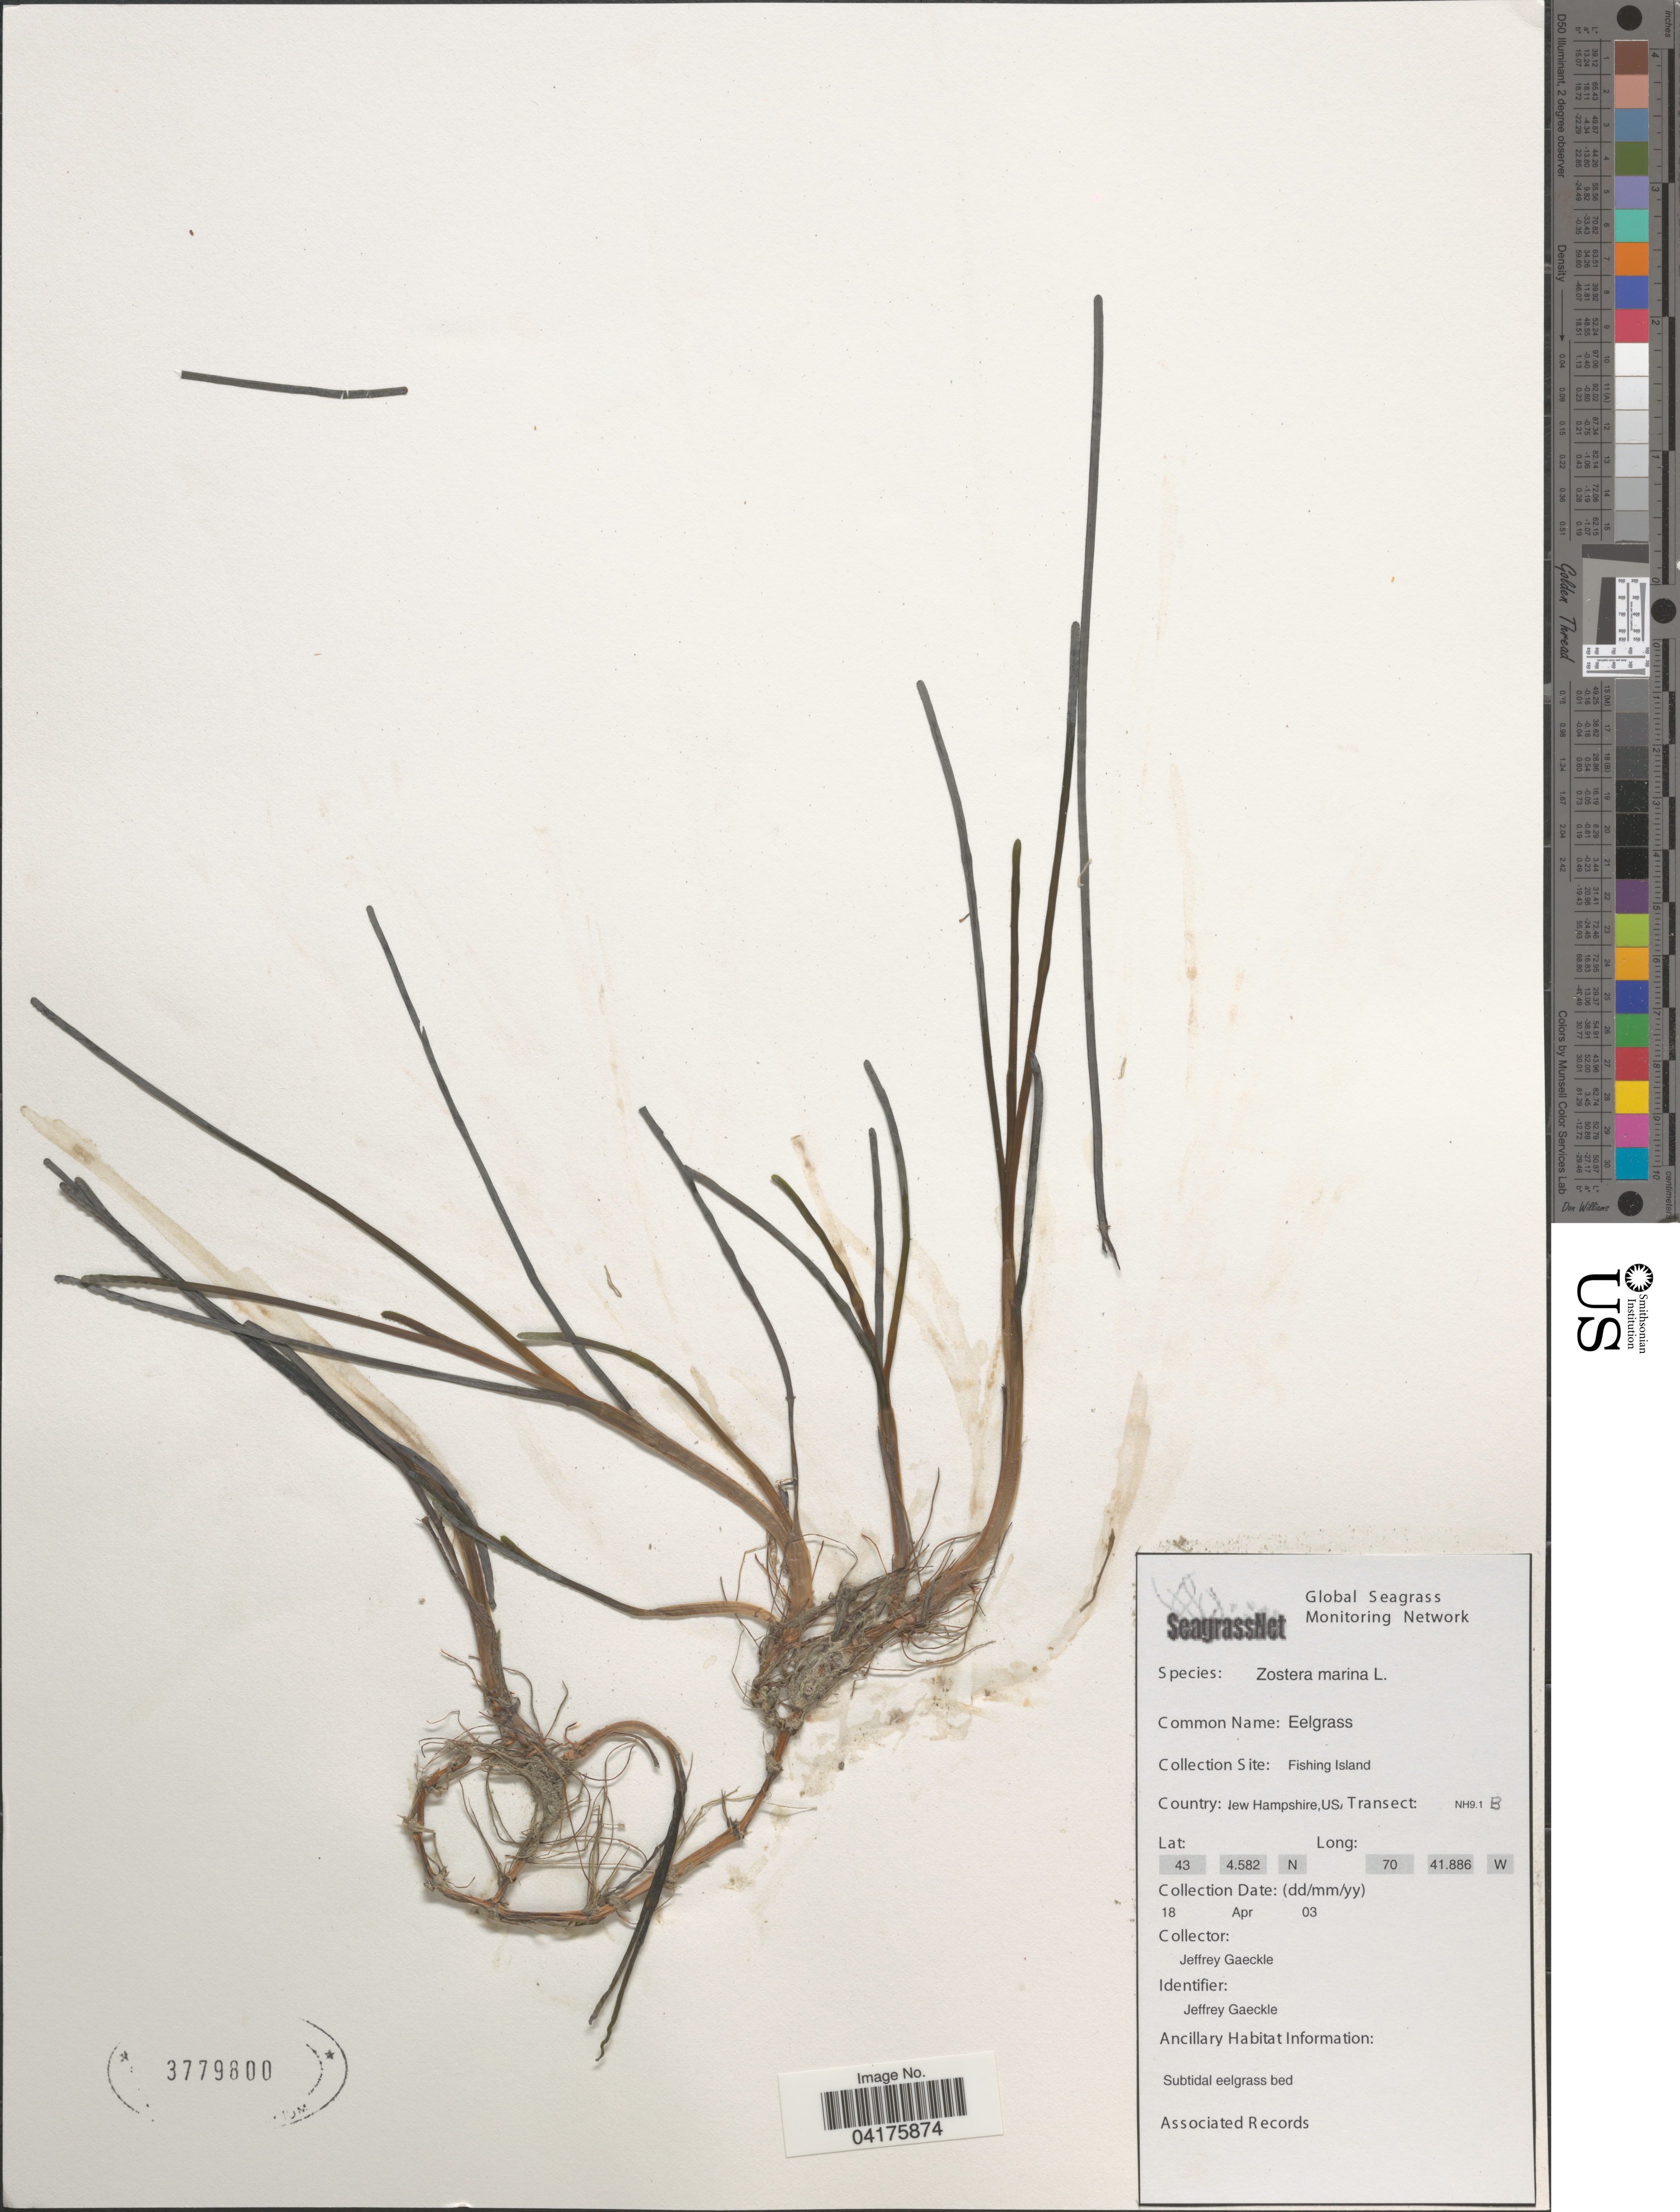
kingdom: Plantae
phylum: Tracheophyta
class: Liliopsida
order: Alismatales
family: Zosteraceae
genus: Zostera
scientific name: Zostera marina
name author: L.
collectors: J. Gaeckle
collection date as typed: Transcribed d/m/y: 18/4/3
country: United States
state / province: New Hampshire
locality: Fishing Island.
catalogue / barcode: US 3779800